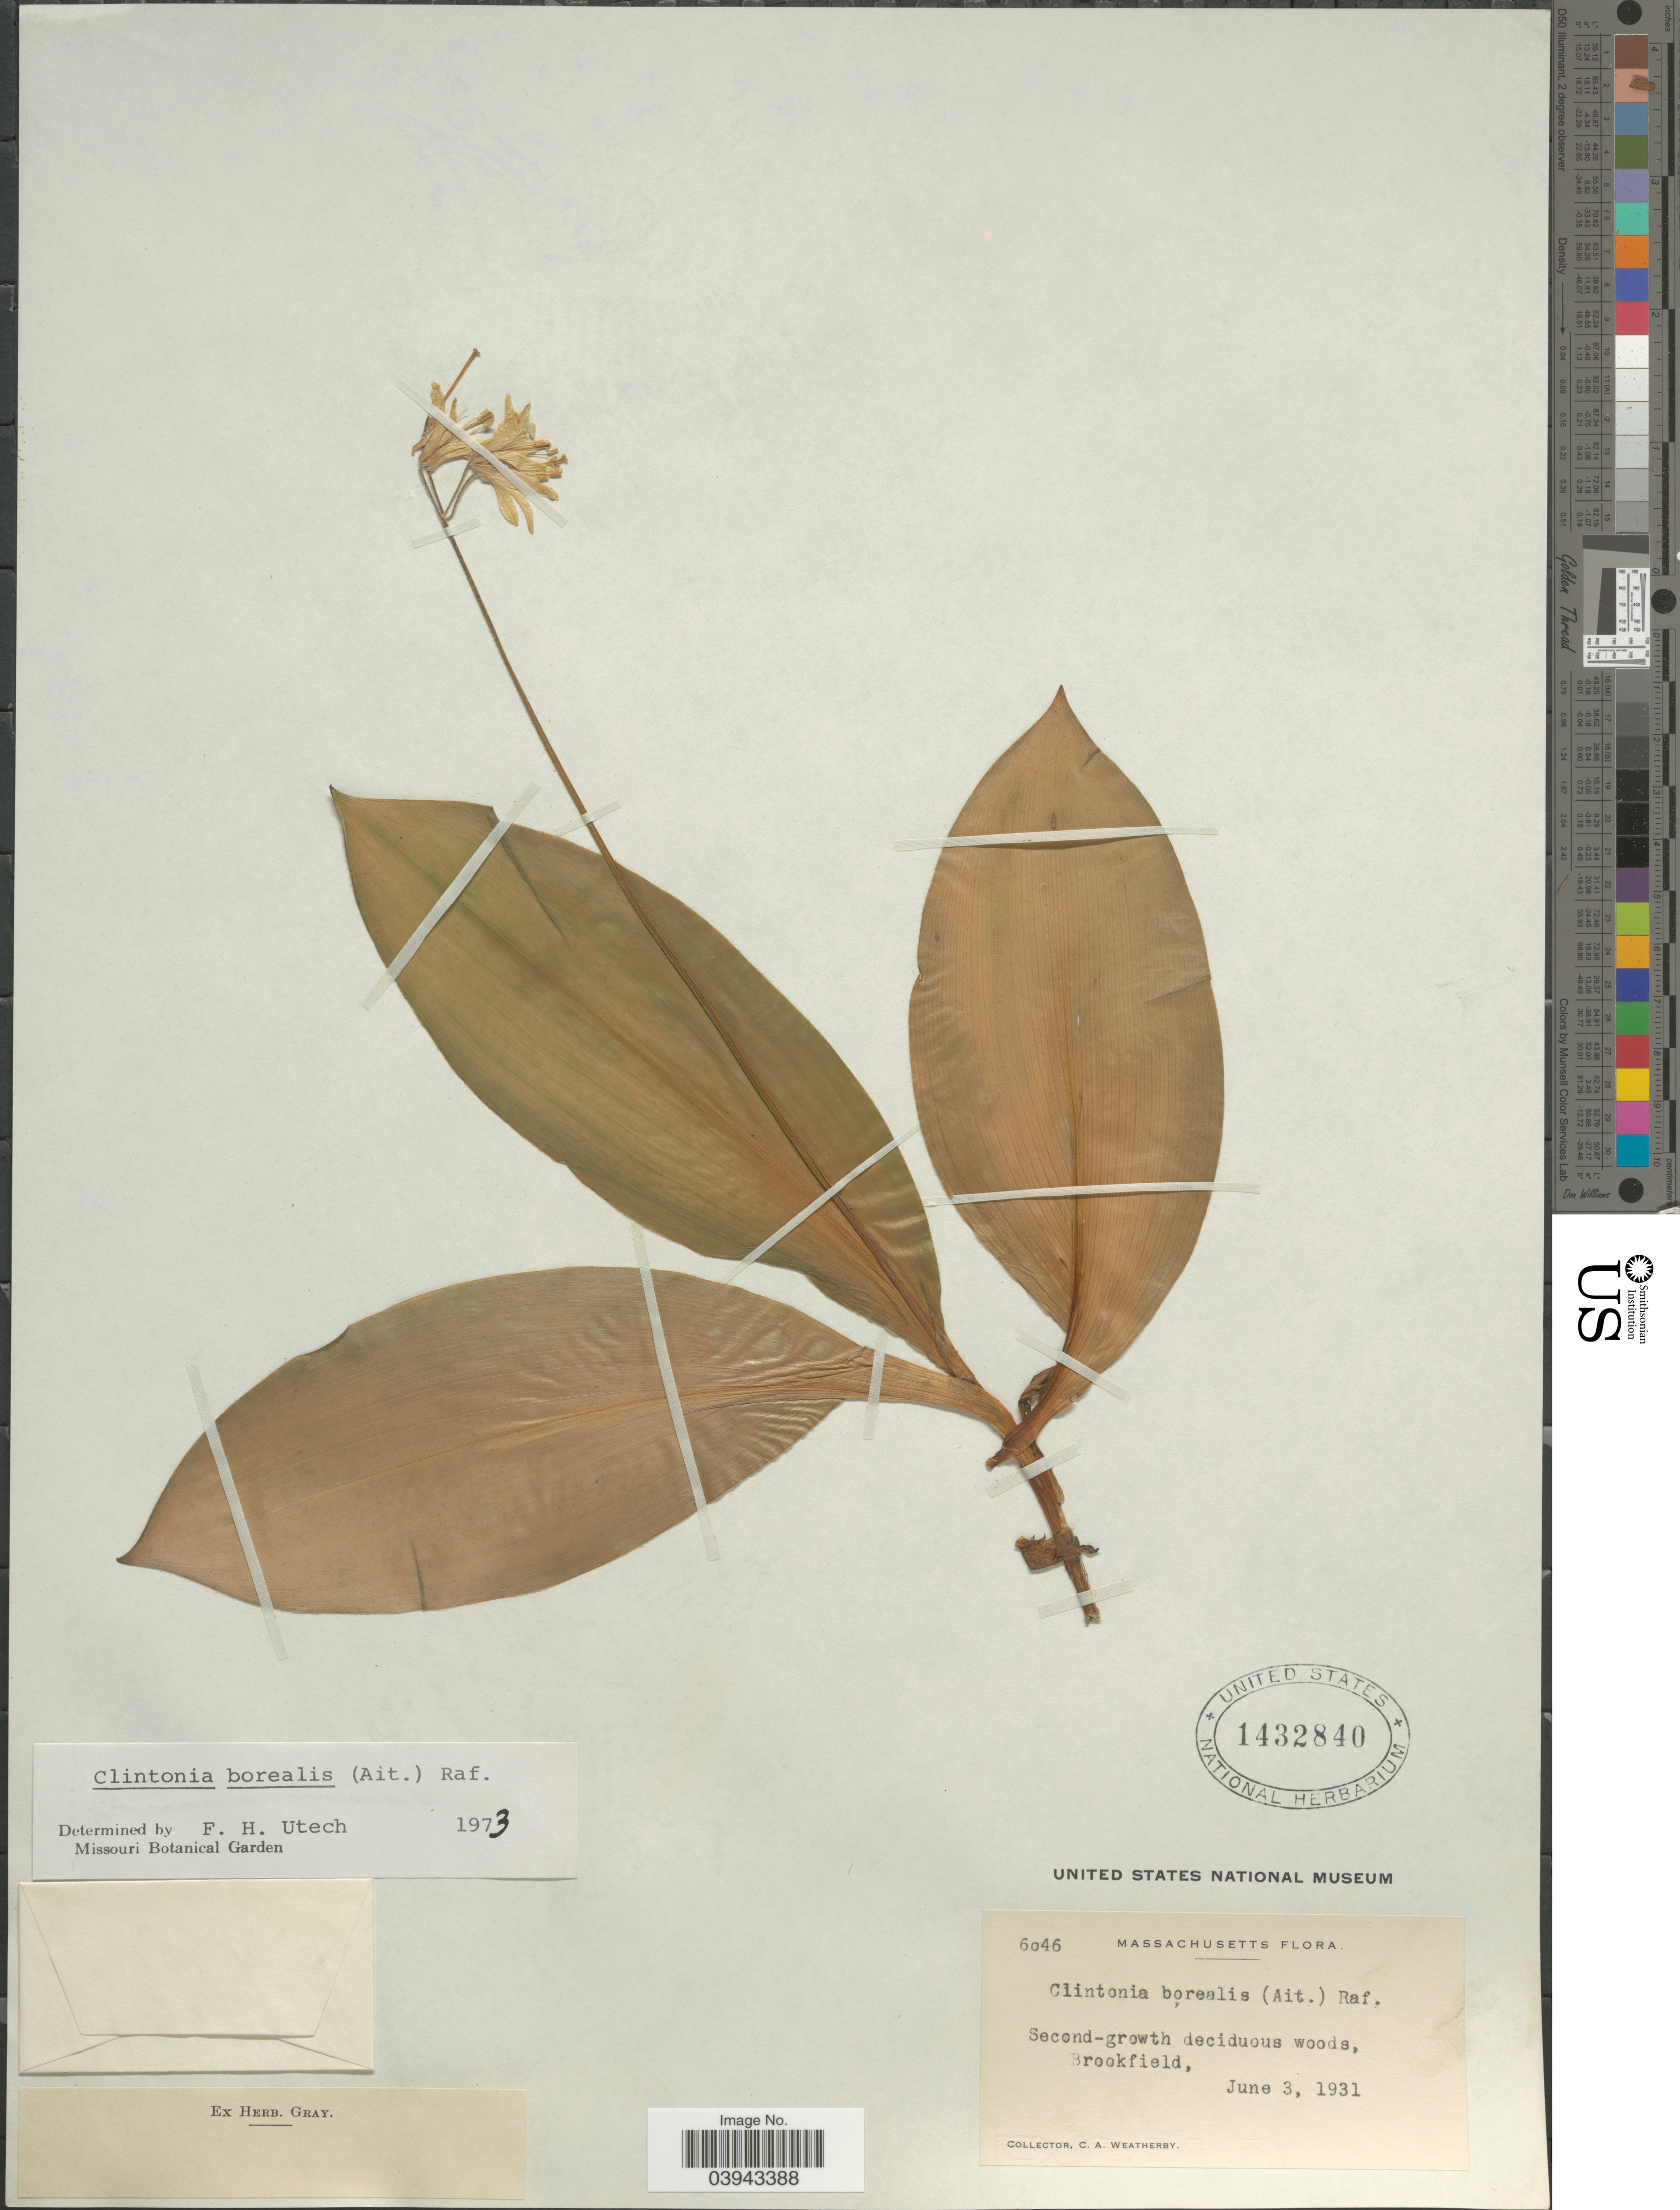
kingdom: Plantae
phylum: Tracheophyta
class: Liliopsida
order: Liliales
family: Liliaceae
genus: Clintonia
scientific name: Clintonia borealis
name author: (Aiton) Raf.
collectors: C. A. Weatherby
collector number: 6046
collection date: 1931-06-03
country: United States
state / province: Massachusetts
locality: Brookfield.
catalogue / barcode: US 1432840